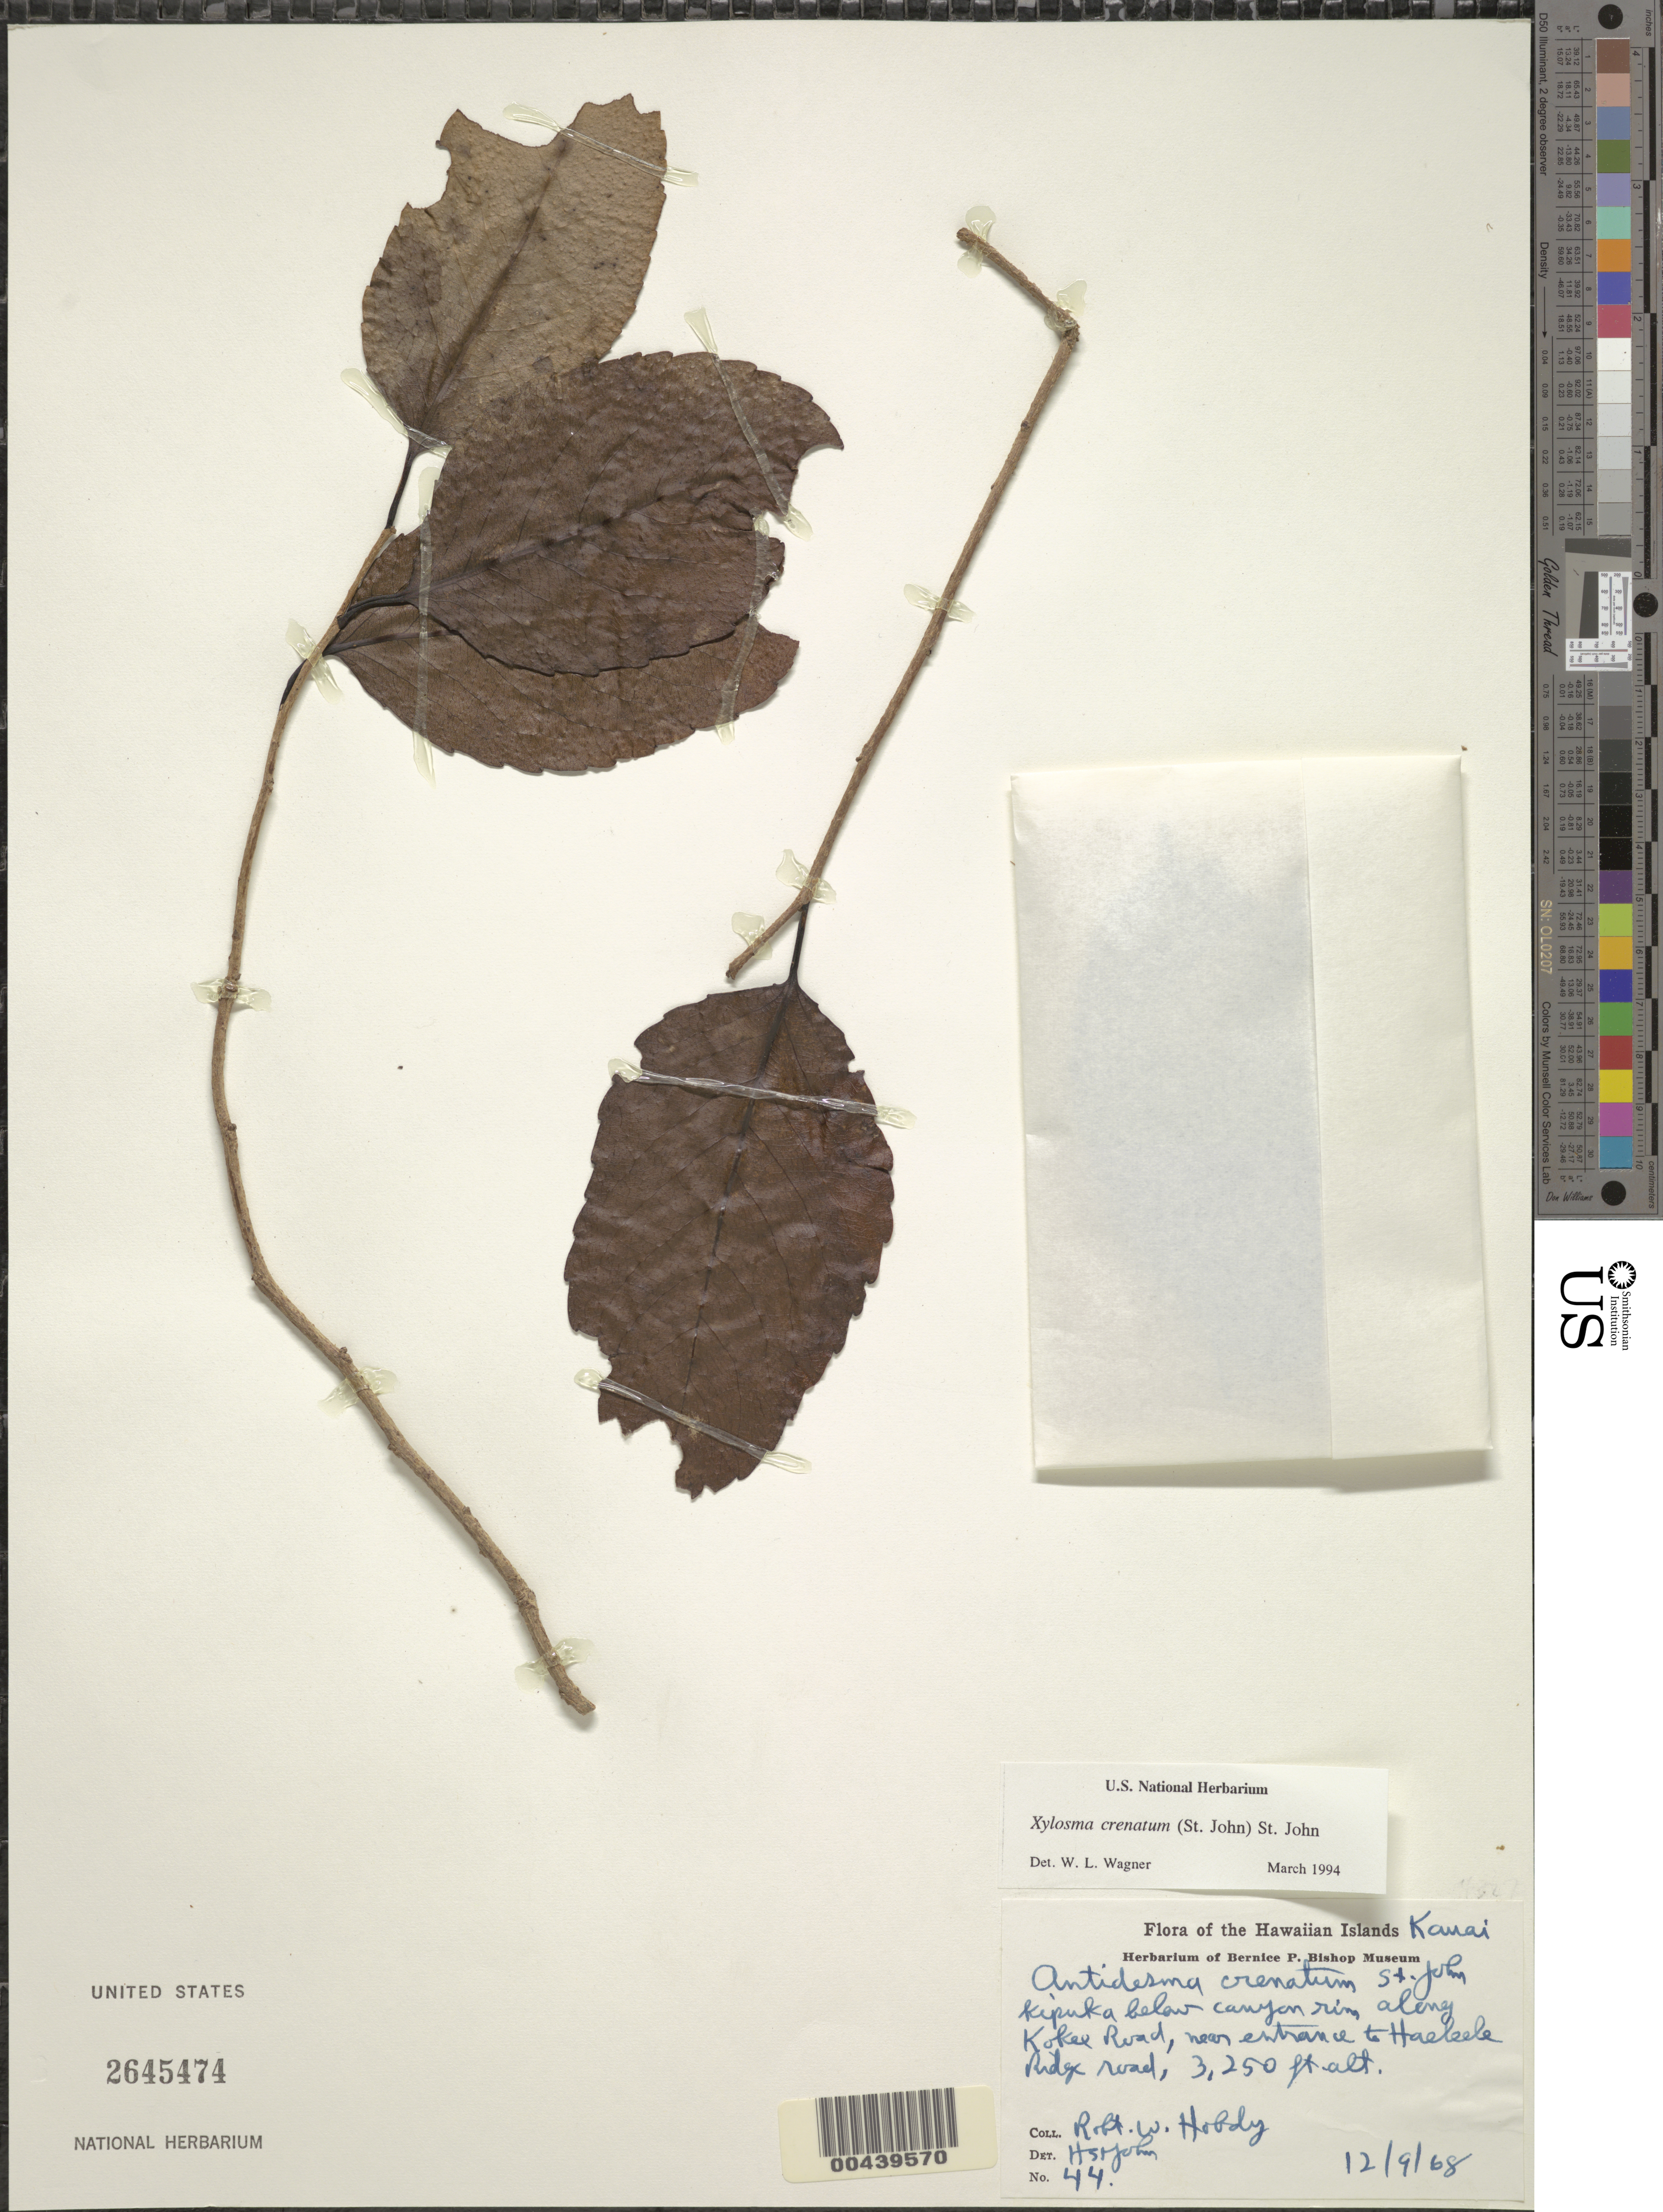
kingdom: Plantae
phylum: Tracheophyta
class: Magnoliopsida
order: Malpighiales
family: Salicaceae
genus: Xylosma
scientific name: Xylosma crenata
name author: (H. St. John) H. St. John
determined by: Wagner, W. L., (BOT), Smithsonian Institution - National Museum of Natural History (UNITED STATES)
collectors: R. Hobdy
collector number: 44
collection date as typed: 12 Sep 1968 or 9 Dec 1968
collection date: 1968-09-12 or 1968-12-09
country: United States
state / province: Hawaii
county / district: Kauai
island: Kaua'i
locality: Kipuka below canyon rim along Kokee Road, near entrance to Haeleele Ridge road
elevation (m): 991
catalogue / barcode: US 2645474